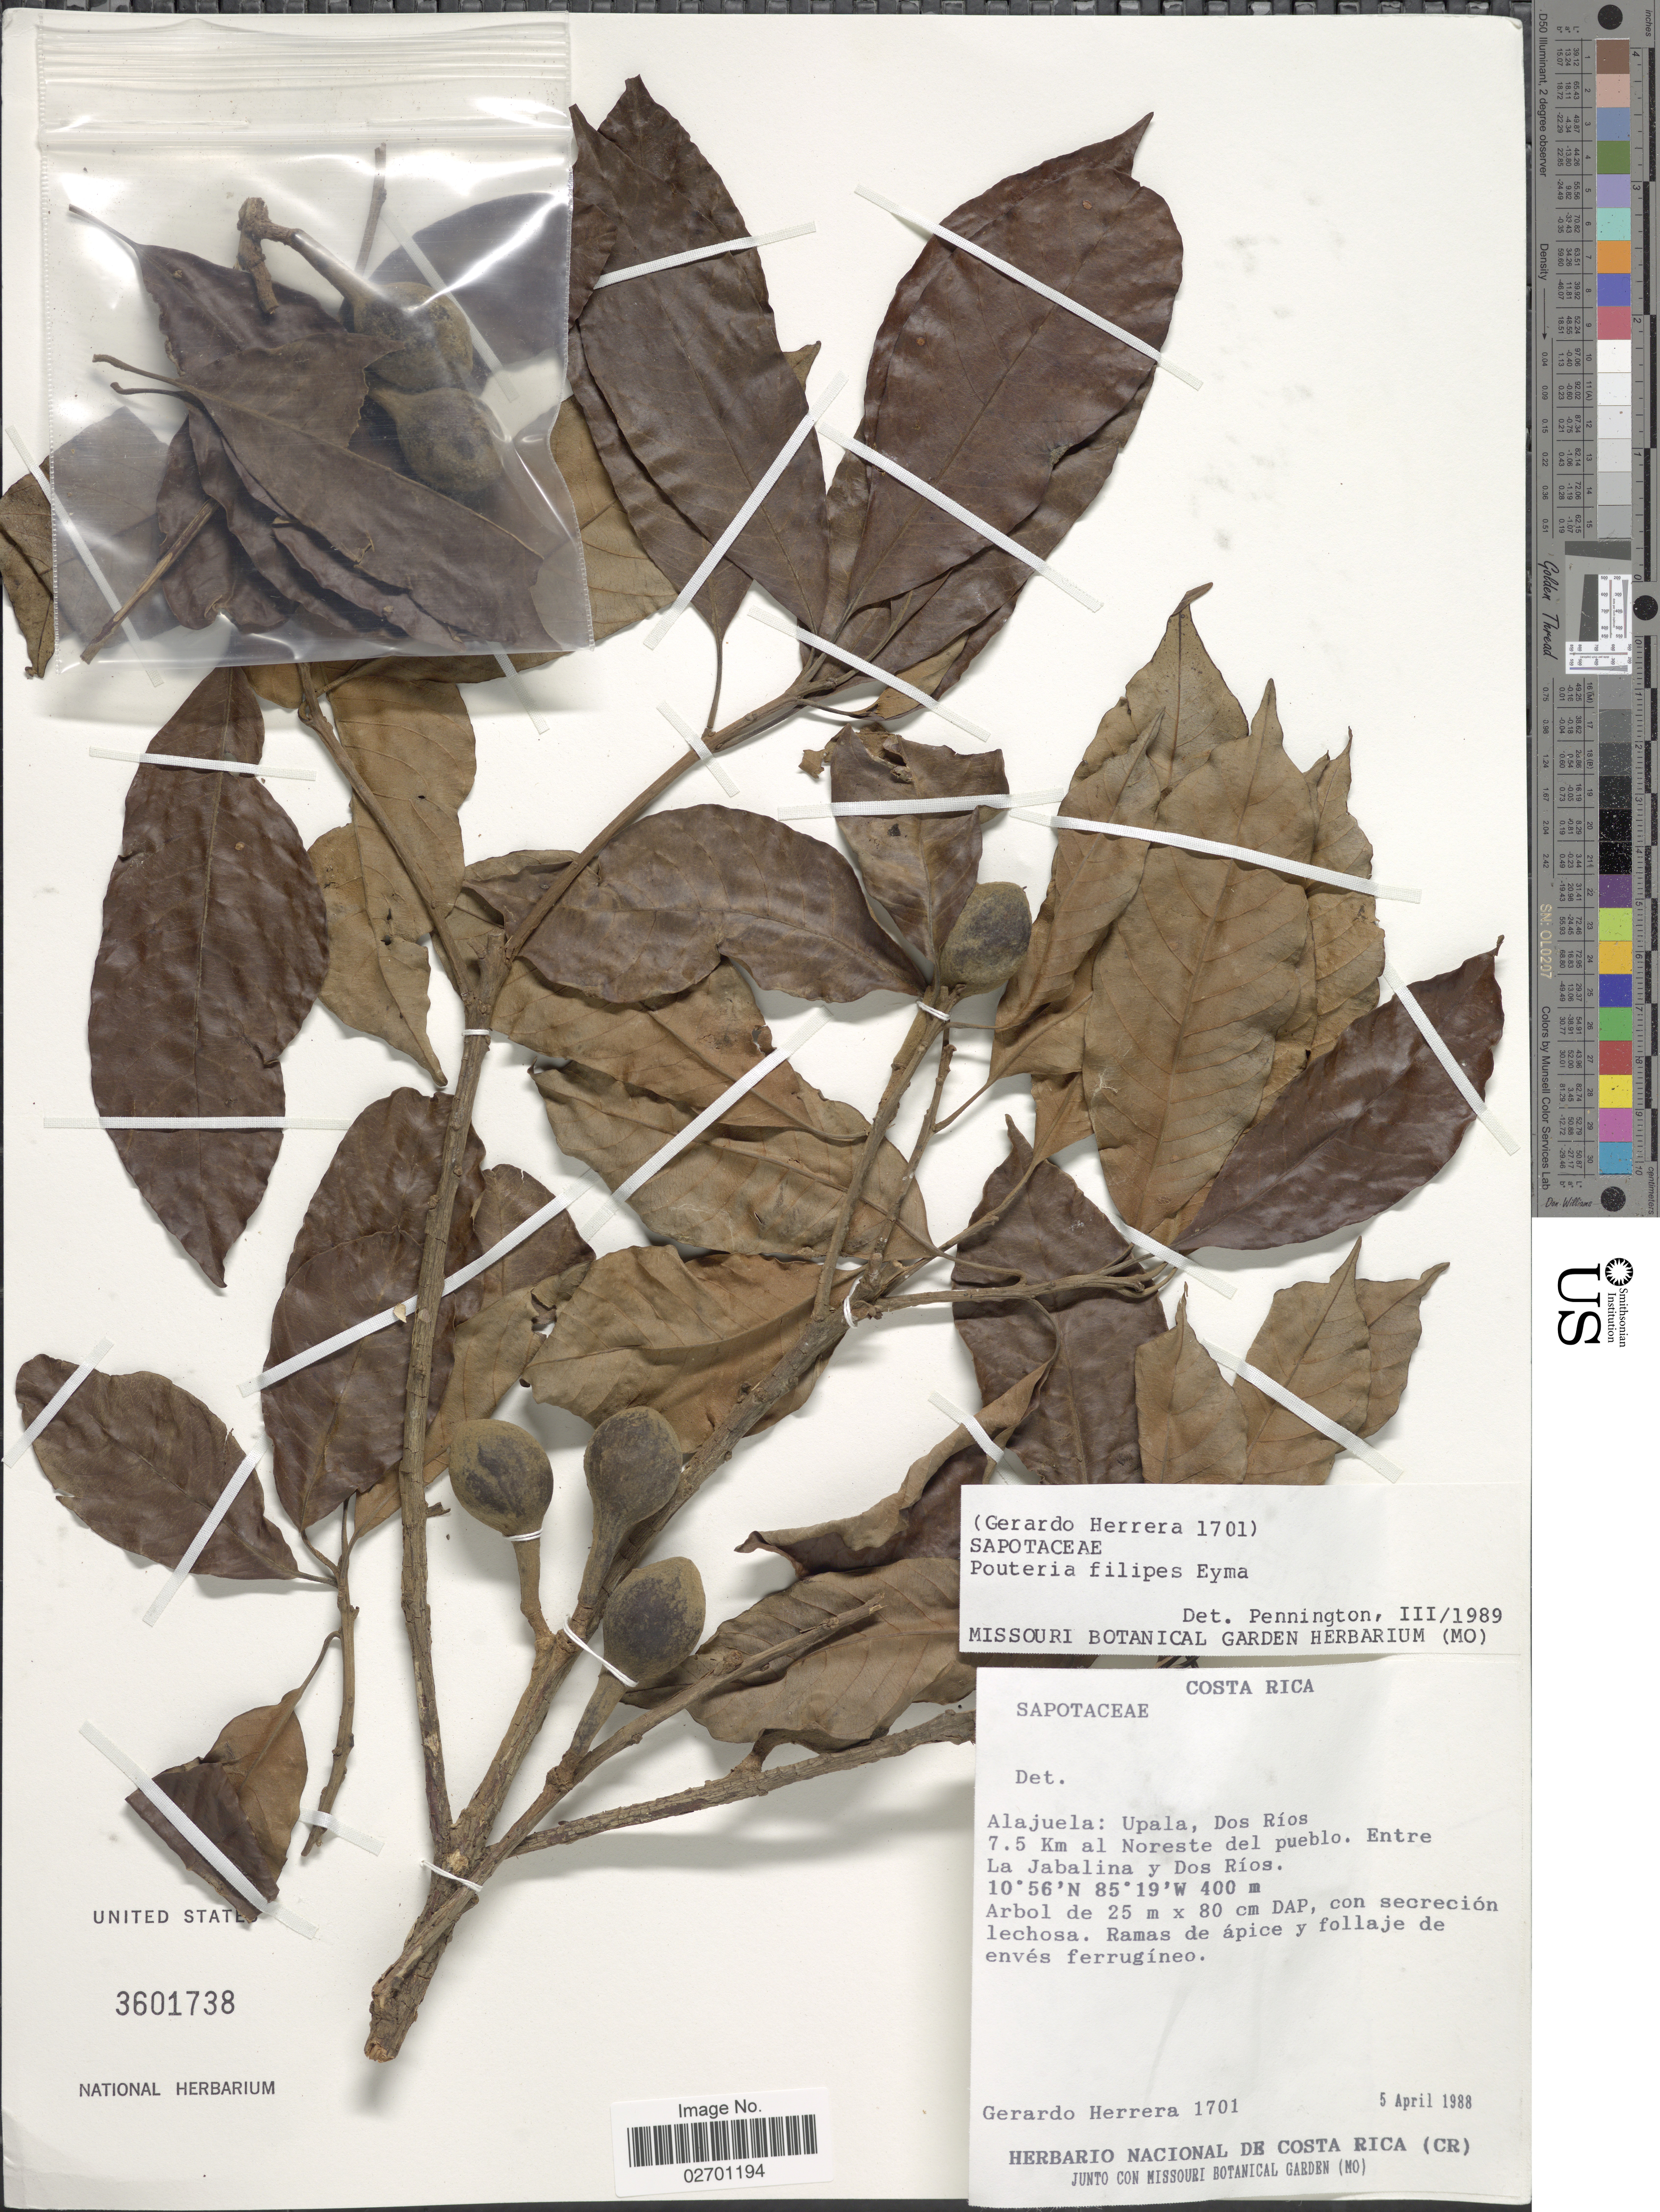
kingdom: Plantae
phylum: Tracheophyta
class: Magnoliopsida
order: Ericales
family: Sapotaceae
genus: Pouteria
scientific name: Pouteria filipes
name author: Eyma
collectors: G. Herrera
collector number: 1701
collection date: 1988-04-05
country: Costa Rica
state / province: Alajuela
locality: Upala, Dos Rios 7.5 Km al Noreste del pueblo, Entre La Jabalina y Dos Rios.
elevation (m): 400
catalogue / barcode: US 3601738